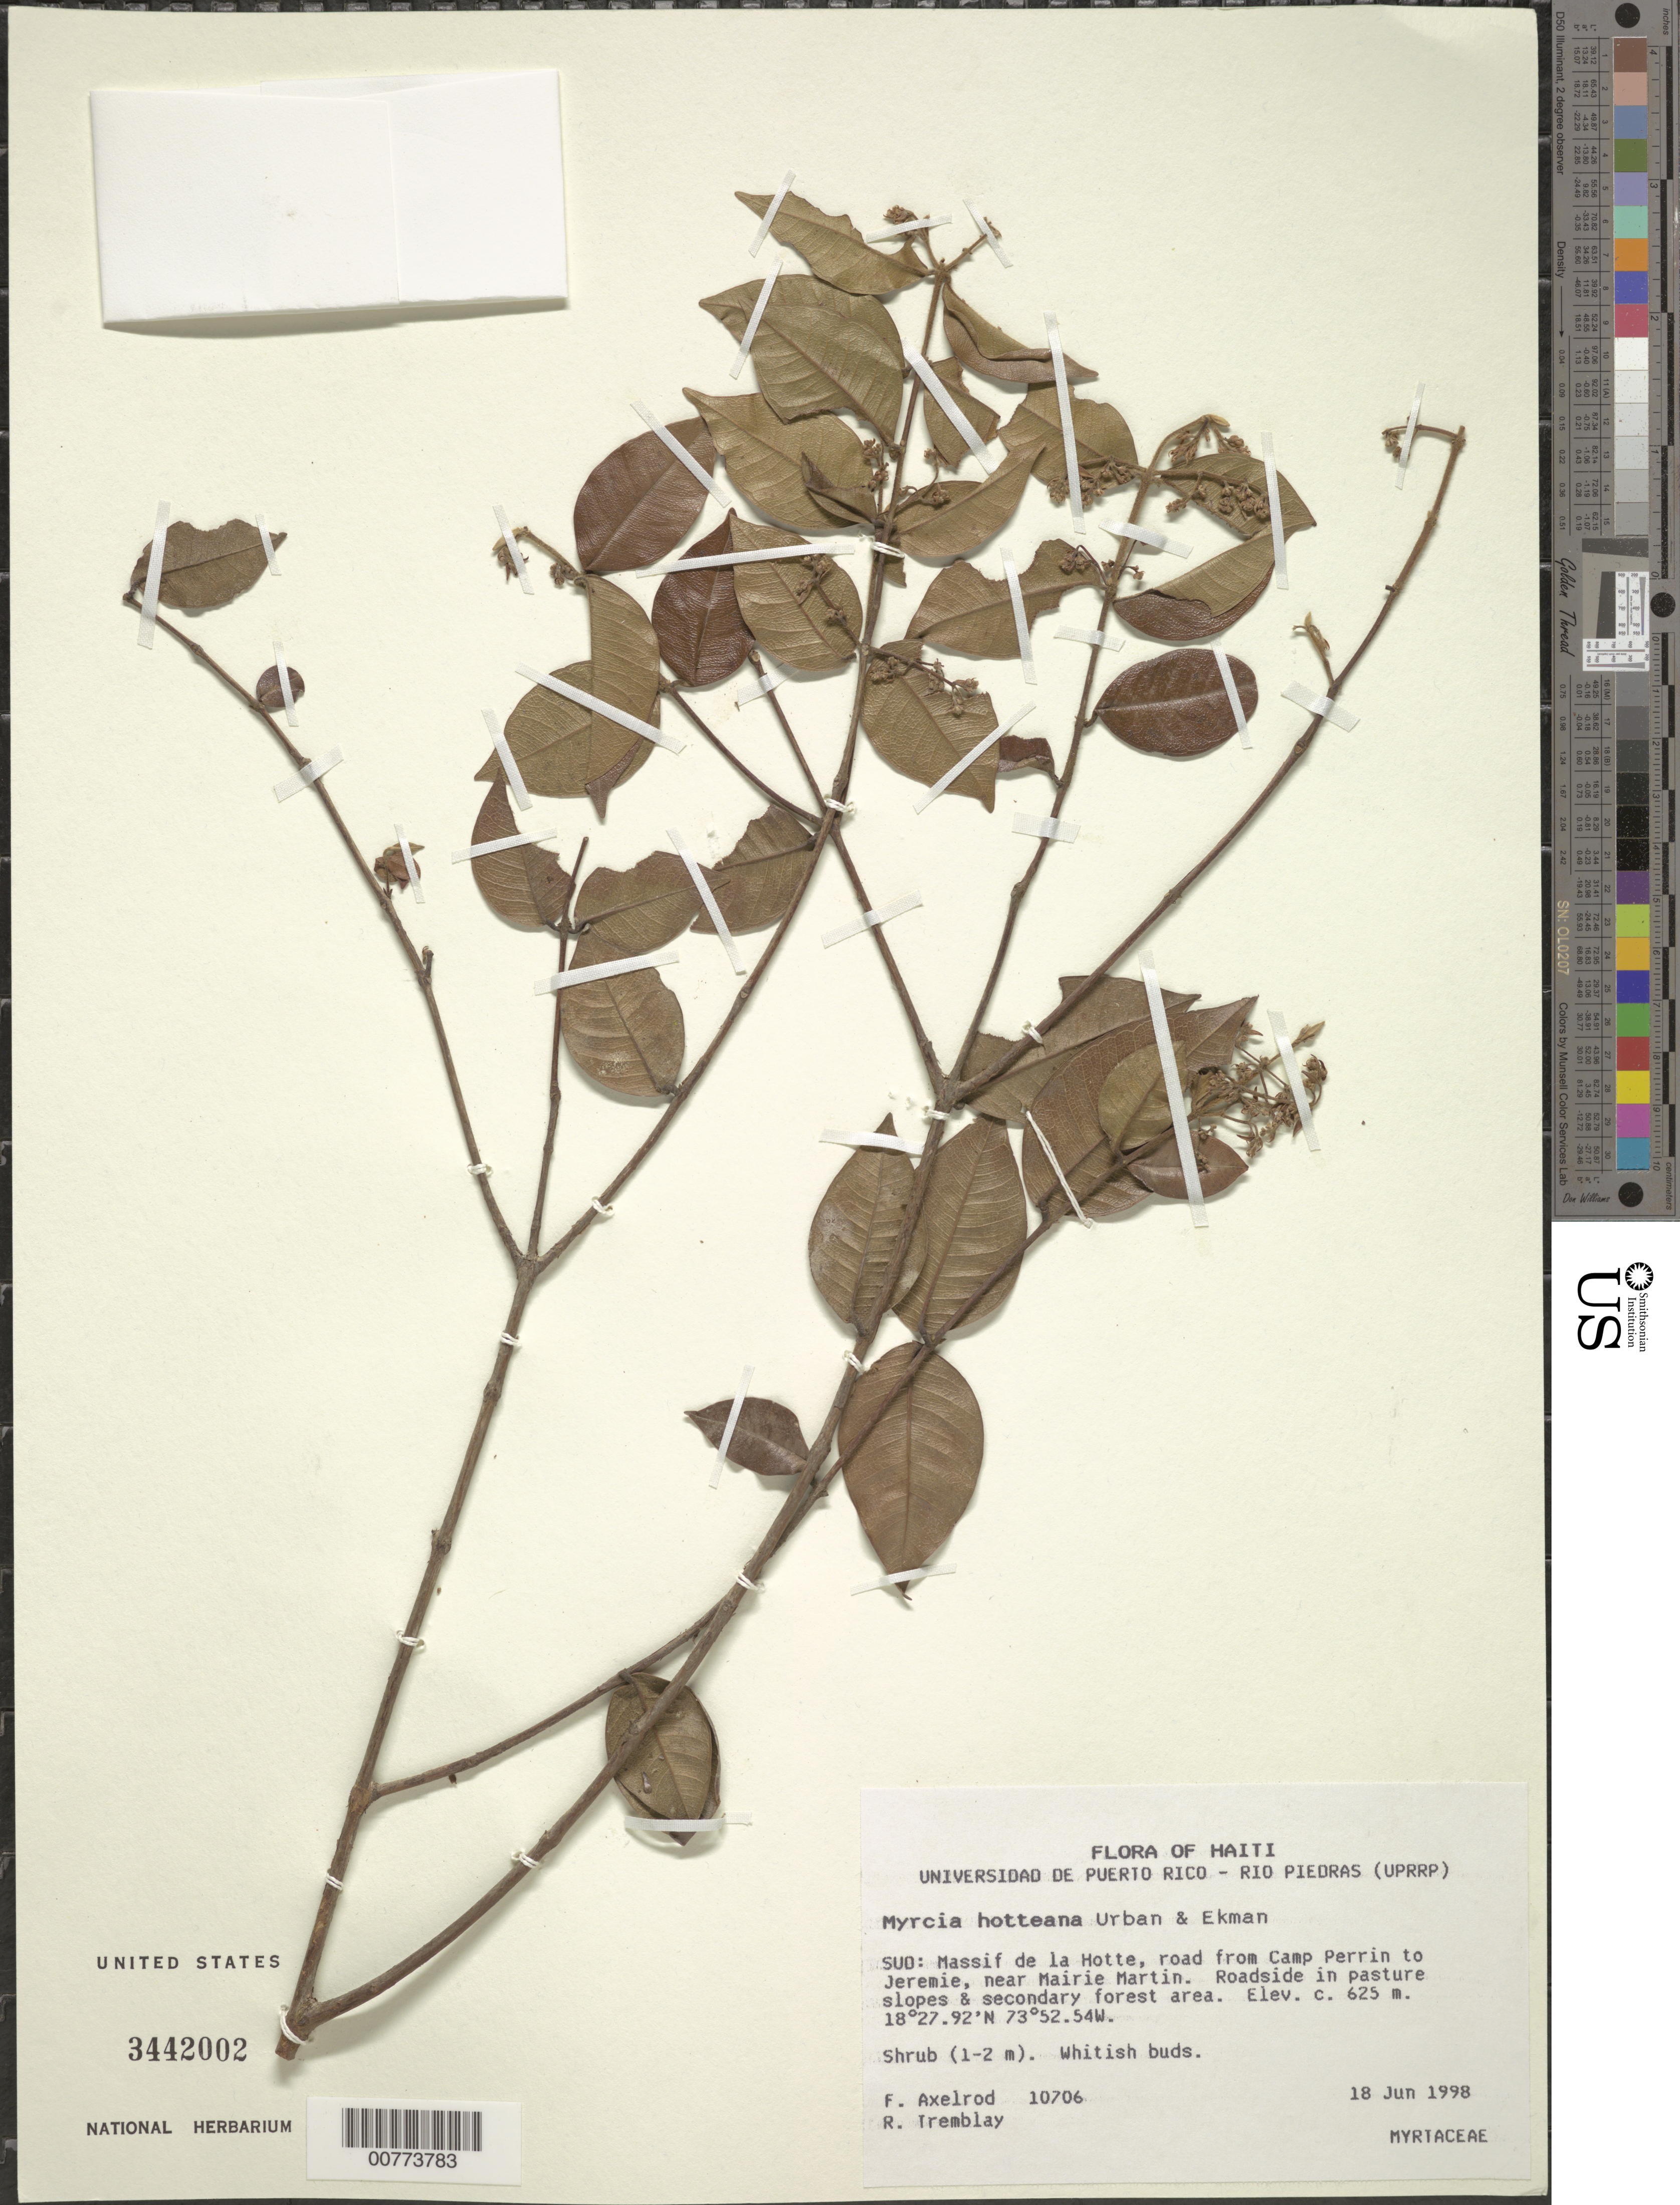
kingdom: Plantae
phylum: Tracheophyta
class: Magnoliopsida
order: Myrtales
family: Myrtaceae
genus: Myrcia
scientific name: Myrcia hotteana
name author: Urb. & Ekman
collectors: F. S. Axelrod & R. L. Tremblay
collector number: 10706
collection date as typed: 18 Jun 1988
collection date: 1988-06-18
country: Haiti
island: Hispaniola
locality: Massif de la Hotte, road from Camp Perrin to Jeremie, near Mairie Martin.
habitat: Roadside in pasture slopes and secondary forest area.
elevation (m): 625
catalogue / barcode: US 3442002